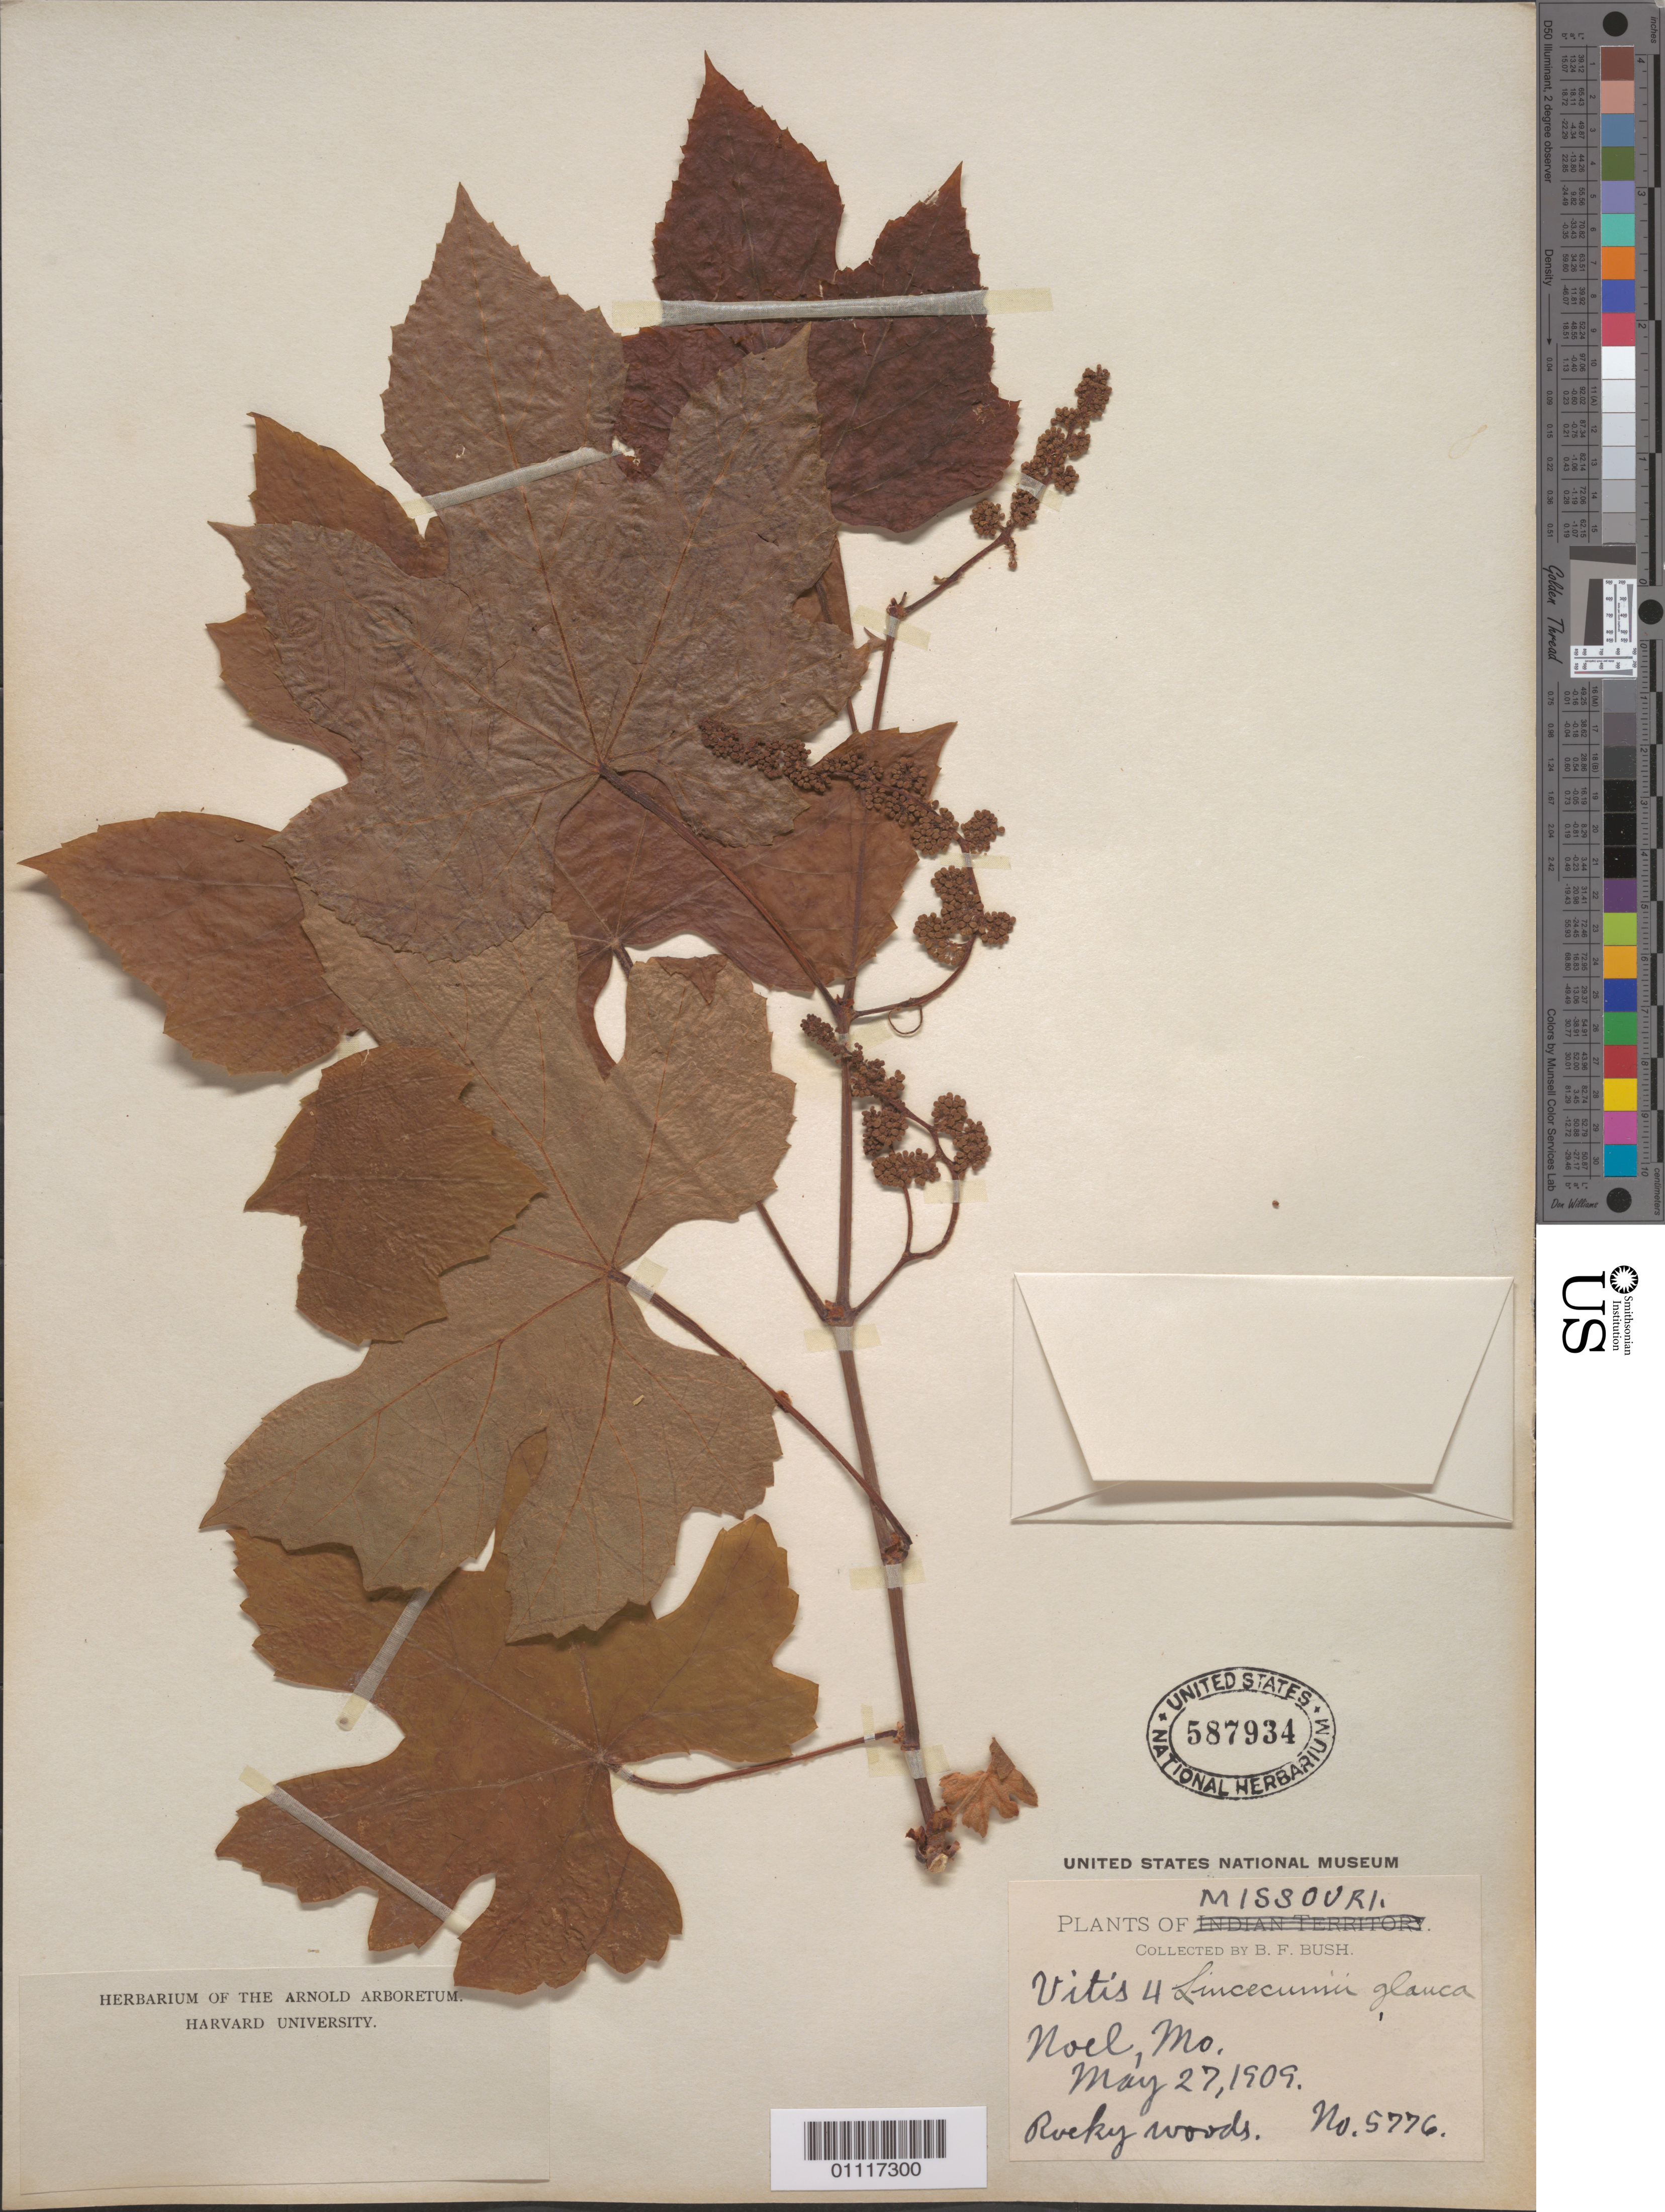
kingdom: Plantae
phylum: Tracheophyta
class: Magnoliopsida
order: Vitales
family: Vitaceae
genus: Vitis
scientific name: Vitis linsecomii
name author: Buckley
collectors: B. F. Bush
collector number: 5776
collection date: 1909-05-27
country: United States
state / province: Missouri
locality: Noel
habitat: Rocky woods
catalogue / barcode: US 587934